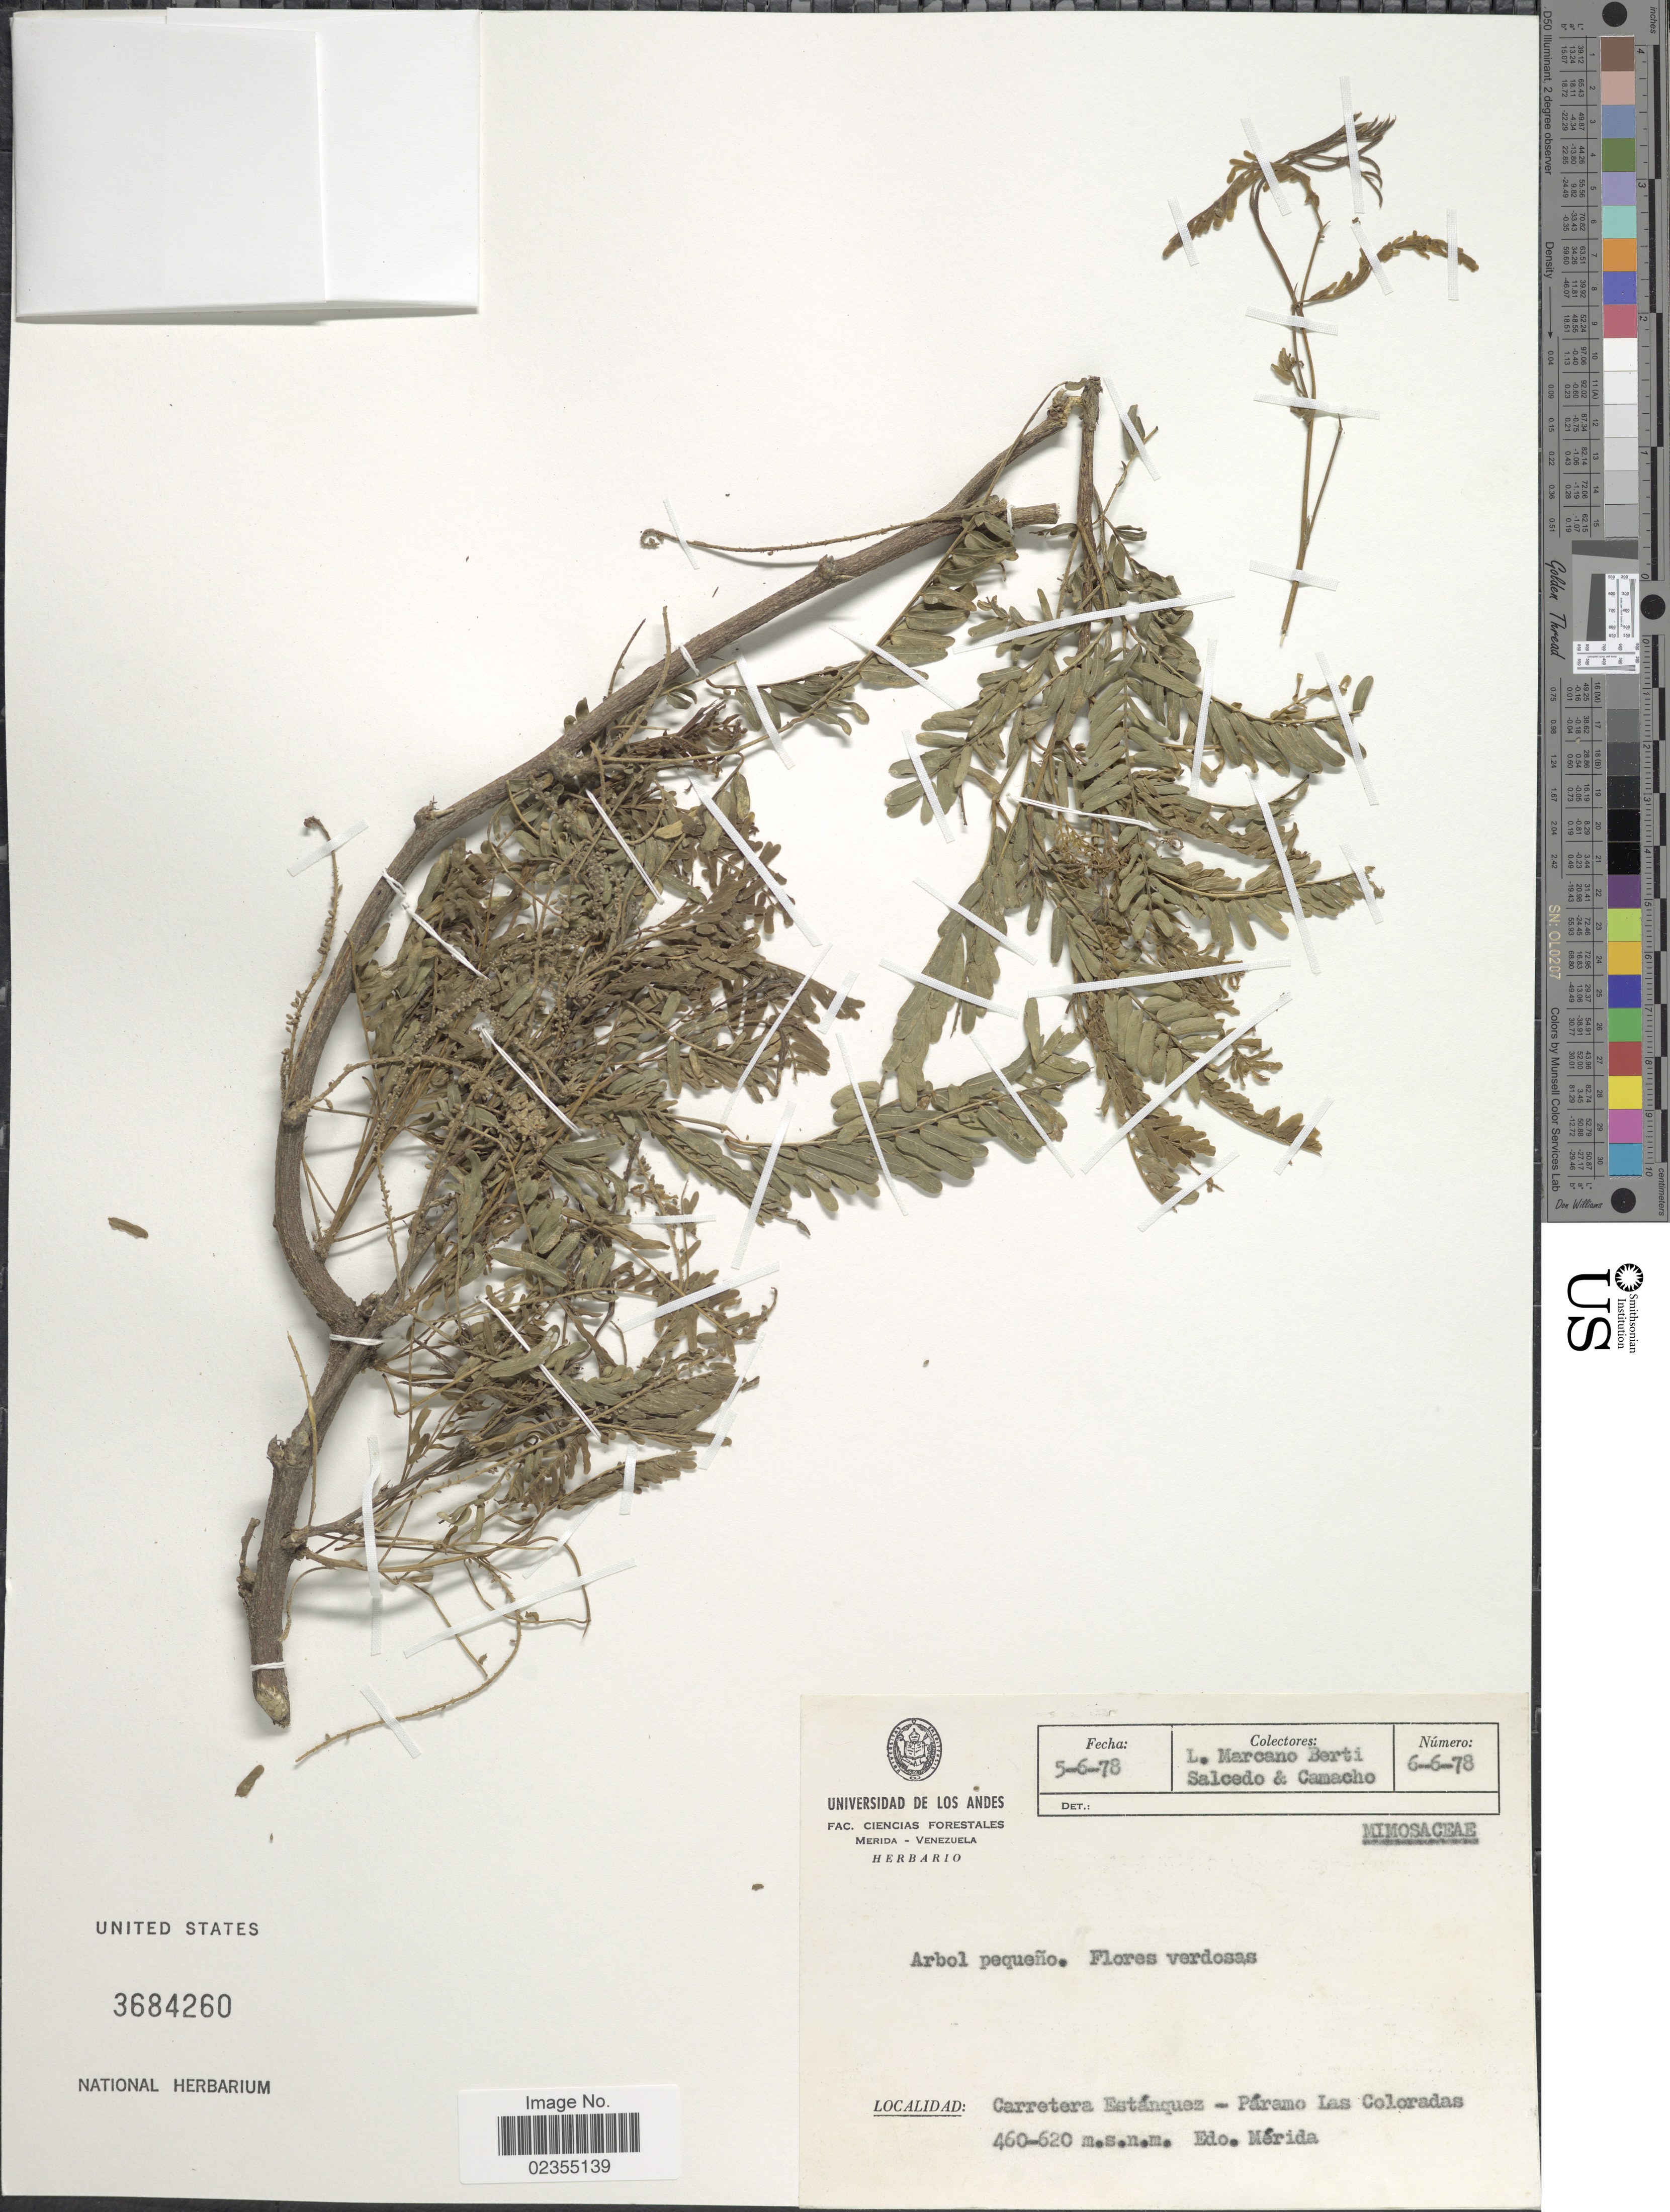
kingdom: Plantae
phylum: Tracheophyta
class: Magnoliopsida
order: Fabales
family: Fabaceae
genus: Neltuma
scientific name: Neltuma juliflora var. juliflora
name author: (Sw.) Raf.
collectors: L. Marcano-Berti, Salcedo & Camacho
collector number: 6-6-78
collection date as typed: Transcribed d/m/y: 5/6/78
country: Venezuela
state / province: Mérida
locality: Carretera Estánquez - Páramo Las Coloradas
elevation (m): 460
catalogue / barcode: US 3684260